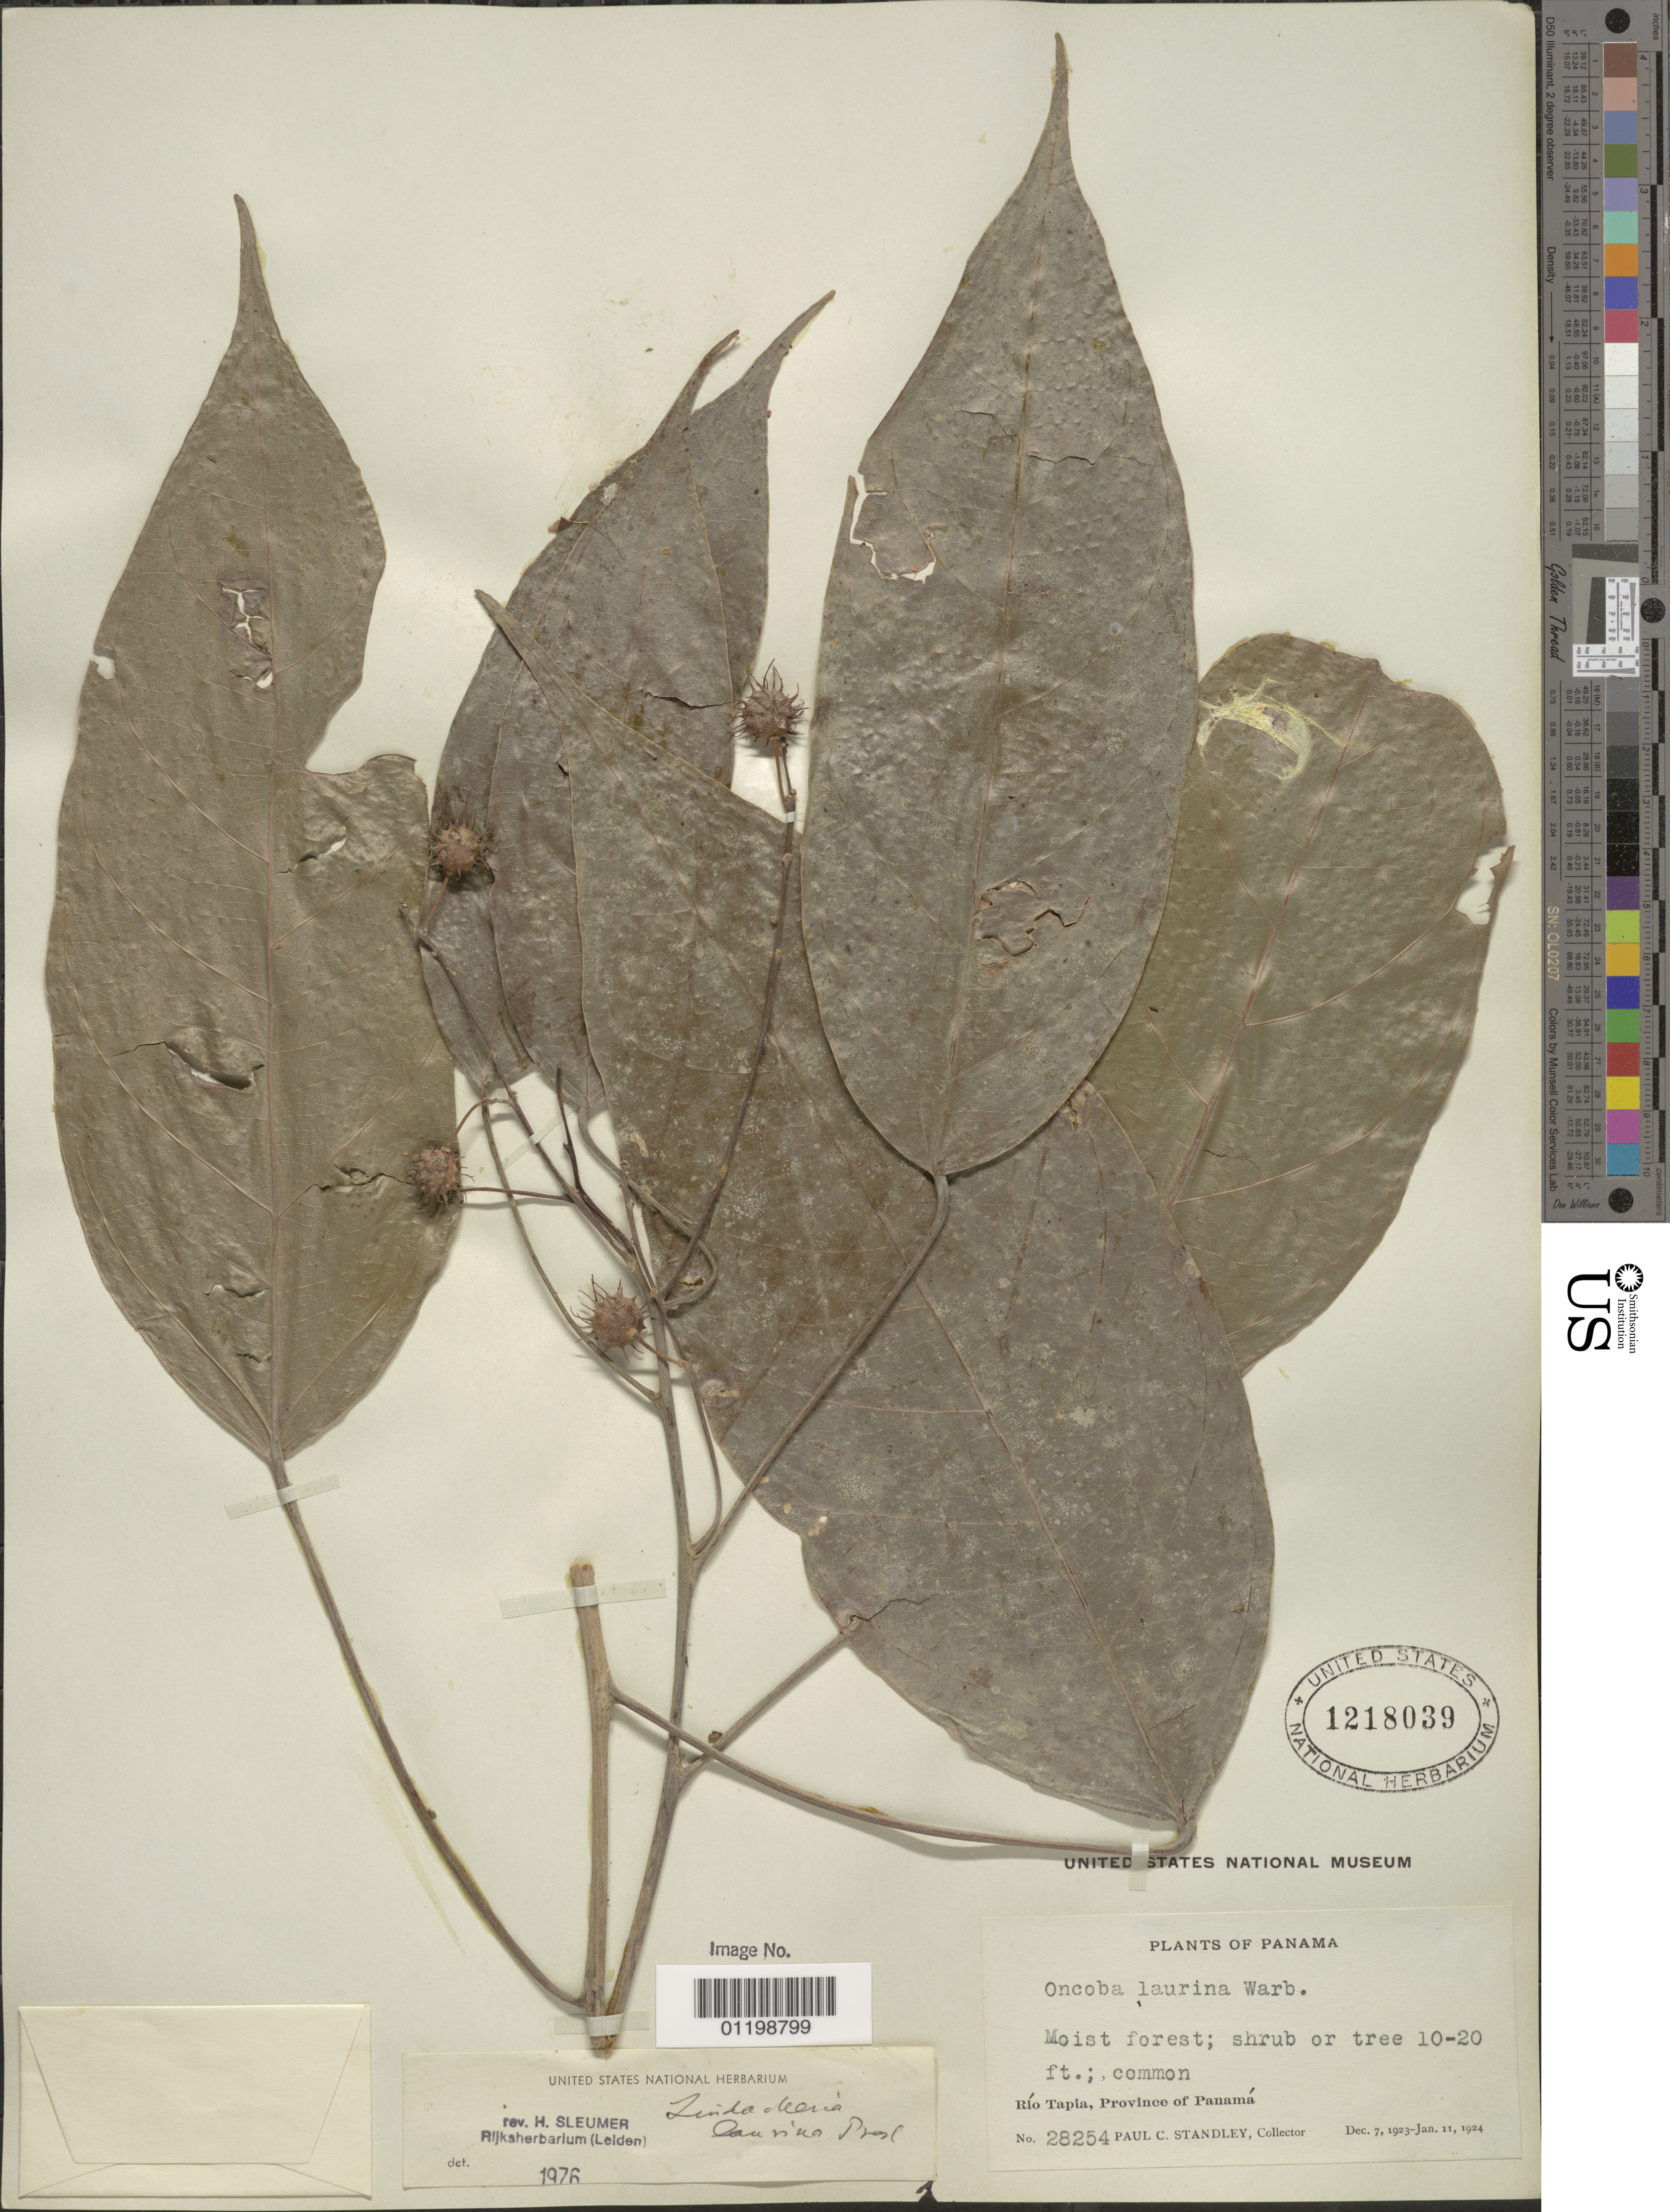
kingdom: Plantae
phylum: Tracheophyta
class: Magnoliopsida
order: Malpighiales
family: Achariaceae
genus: Lindackeria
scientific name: Lindackeria laurina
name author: C. Presl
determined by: Sleumer, H. O.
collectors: P. C. Standley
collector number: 28254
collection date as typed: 07 Dec 1923 to 11 Jan 1924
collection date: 1923-12-07/1924-01-11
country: Panama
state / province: Panamá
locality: Rio Tapia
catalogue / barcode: US 1218039